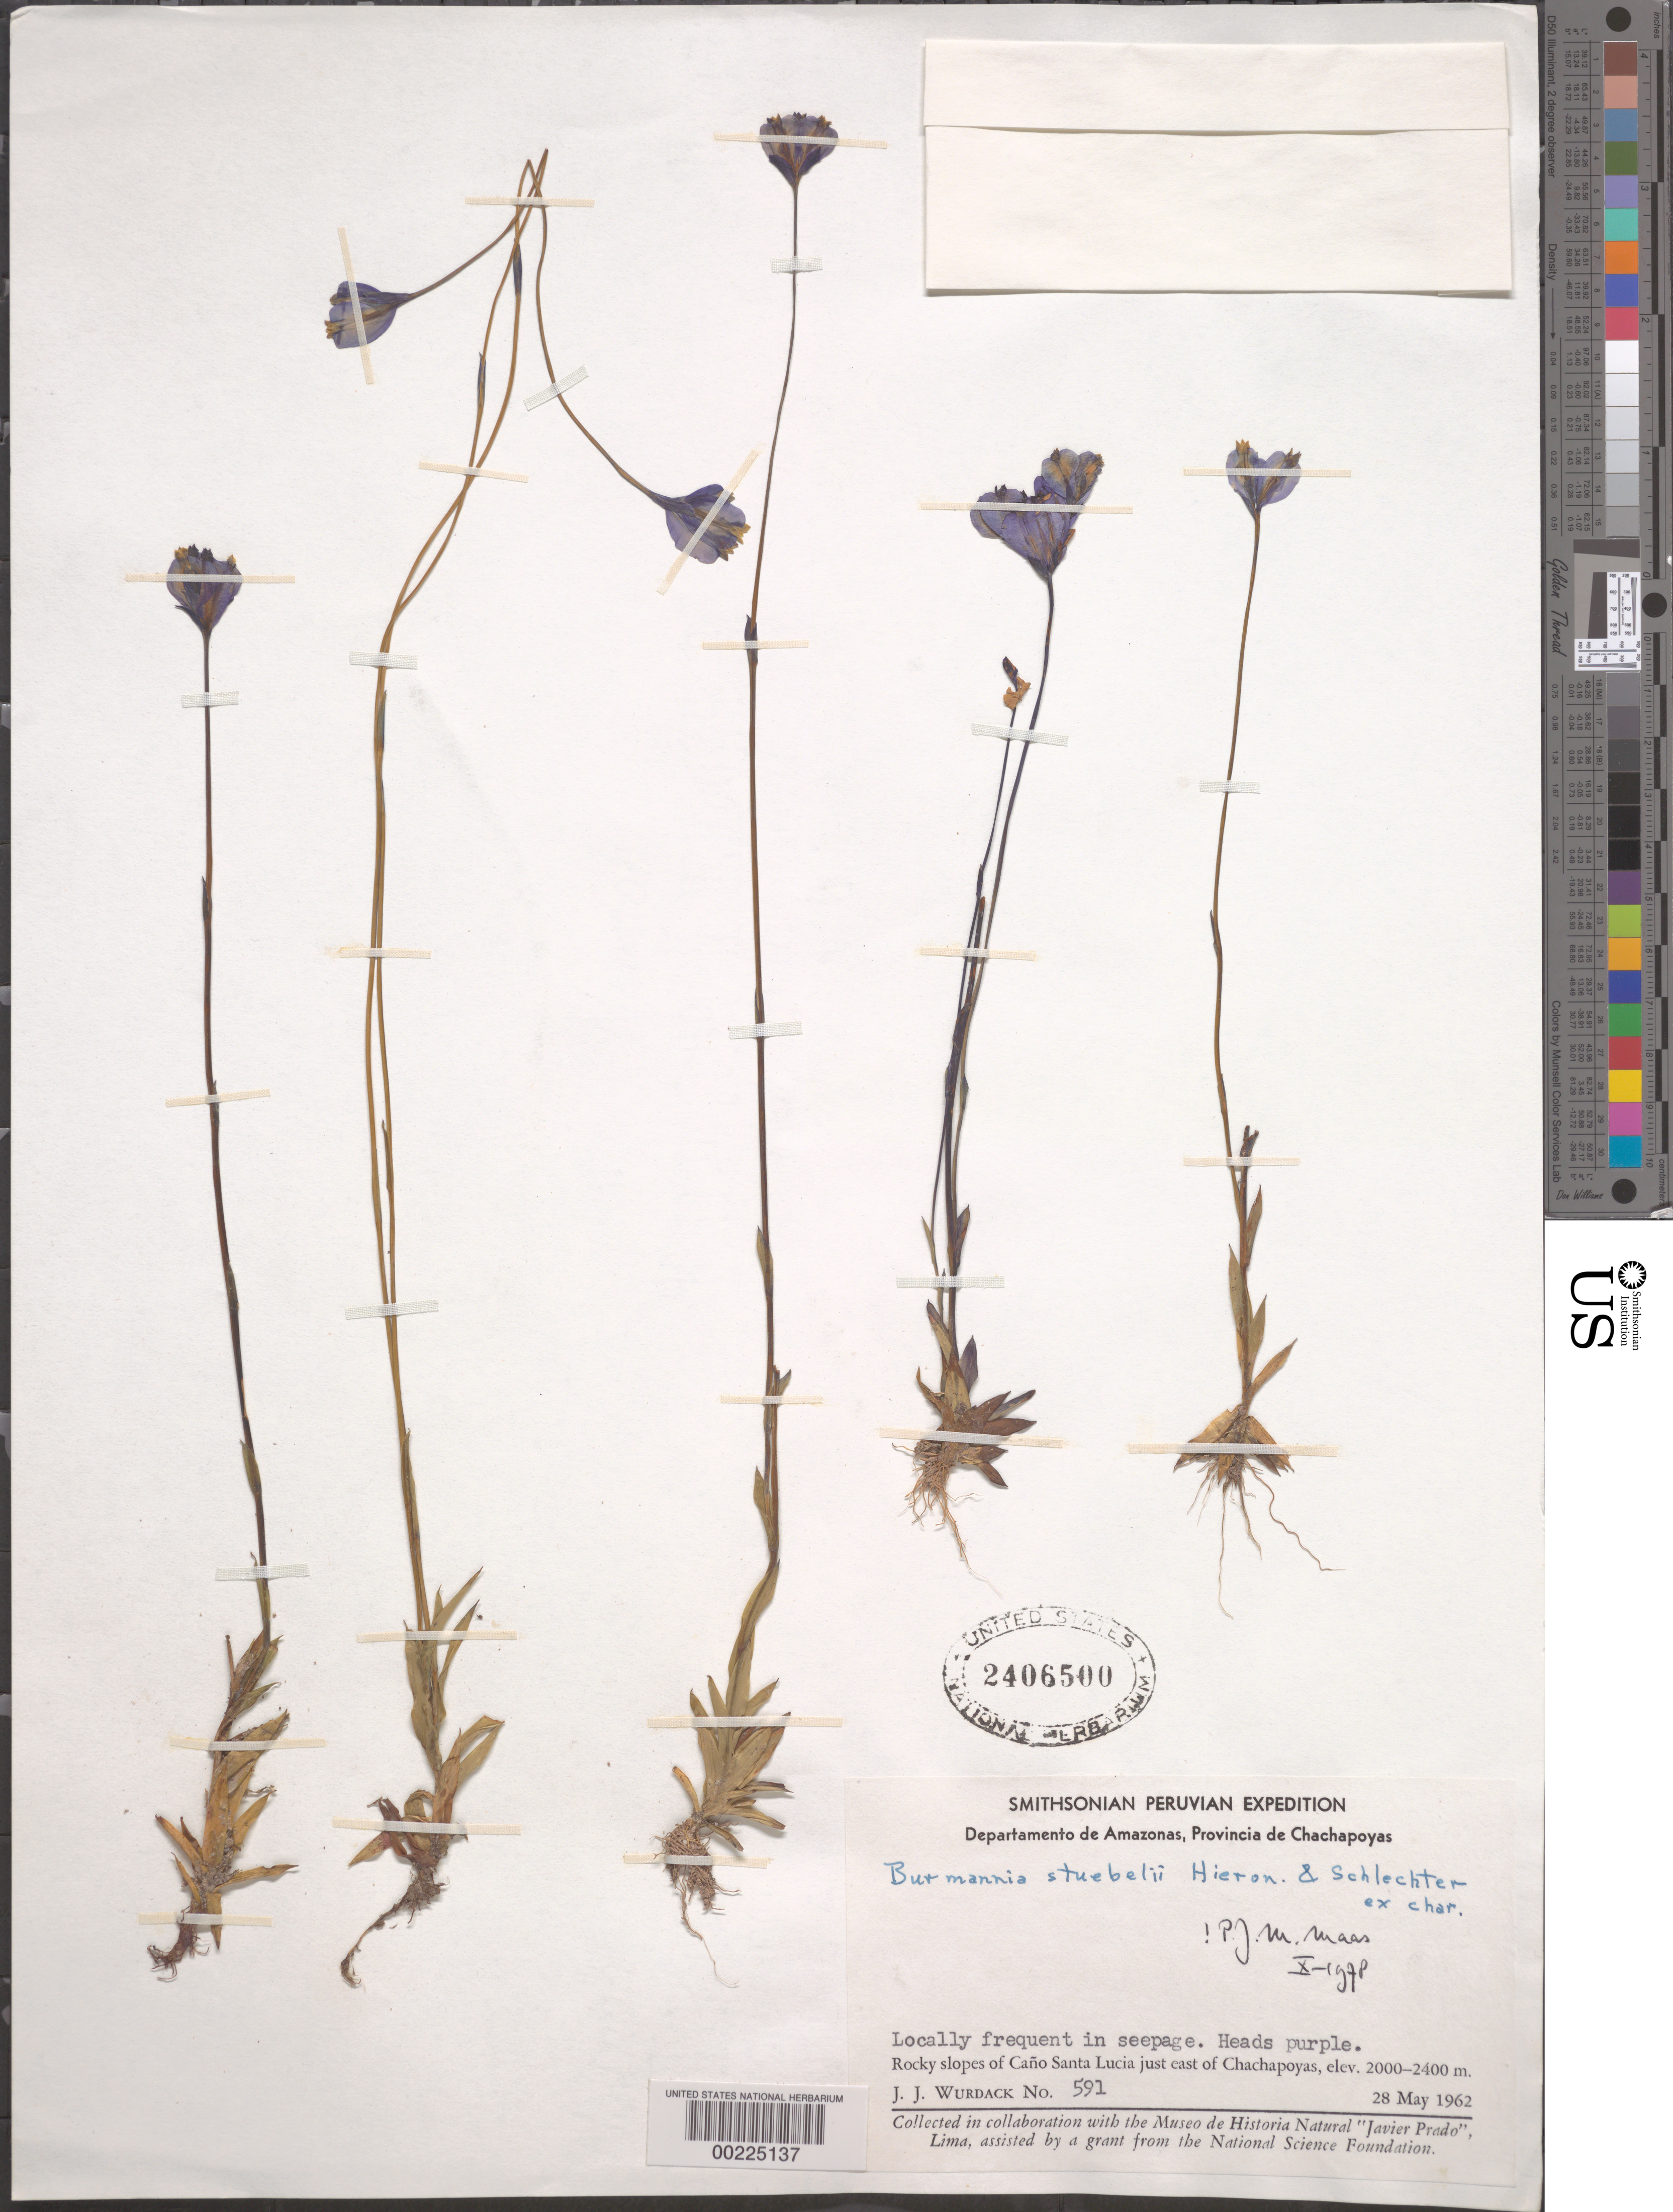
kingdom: Plantae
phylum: Tracheophyta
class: Liliopsida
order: Dioscoreales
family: Burmanniaceae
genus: Burmannia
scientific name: Burmannia stuebelii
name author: Hieron. & Schltr.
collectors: J. J. Wurdack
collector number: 591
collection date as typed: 28 May 1962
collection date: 1962-05-28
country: Peru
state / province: Amazonas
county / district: Chachapoyas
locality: Caño Santa Lucía, just E of Chachapoyas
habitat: Rocky slopes; in seepage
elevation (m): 2000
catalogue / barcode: US 2406500